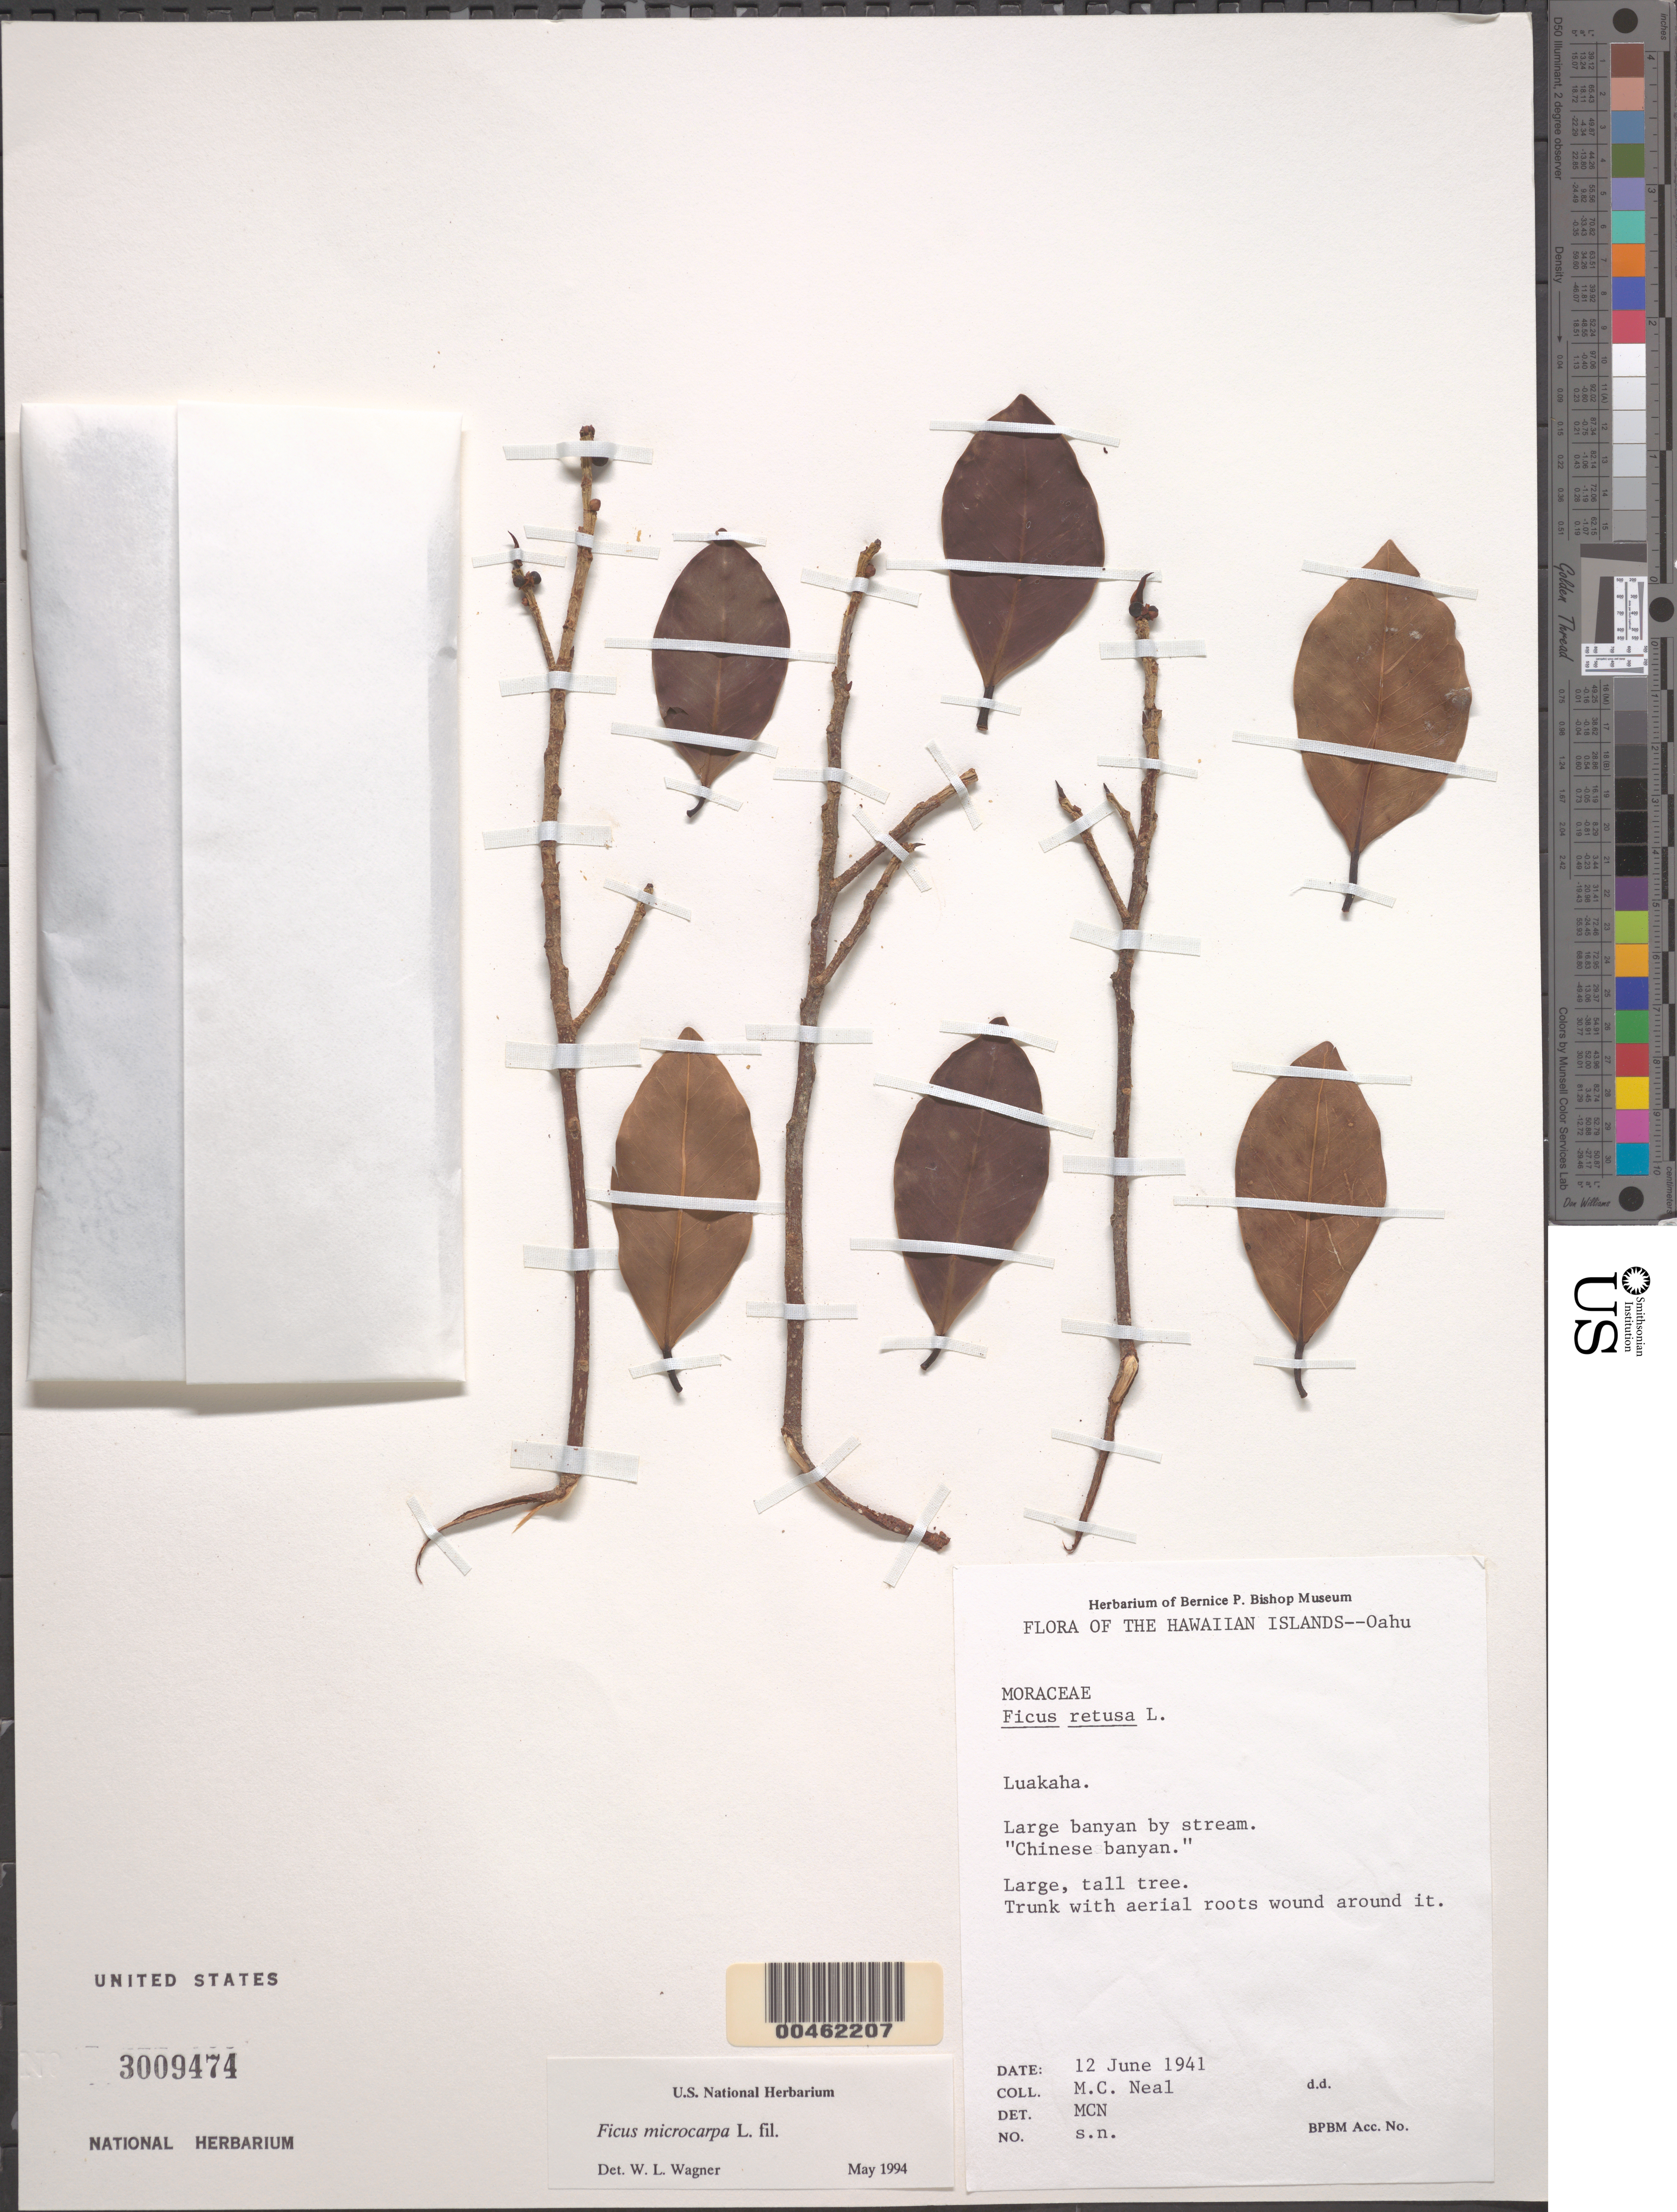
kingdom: Plantae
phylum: Tracheophyta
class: Magnoliopsida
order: Rosales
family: Moraceae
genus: Ficus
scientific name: Ficus microcarpa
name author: L. f.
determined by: Wagner, W. L., (BOT), Smithsonian Institution - National Museum of Natural History (UNITED STATES)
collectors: W. Ning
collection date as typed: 12 Jun 1941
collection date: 1941-06-12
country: United States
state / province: Hawaii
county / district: Honolulu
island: Oahu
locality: Luakaha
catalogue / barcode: US 3009474